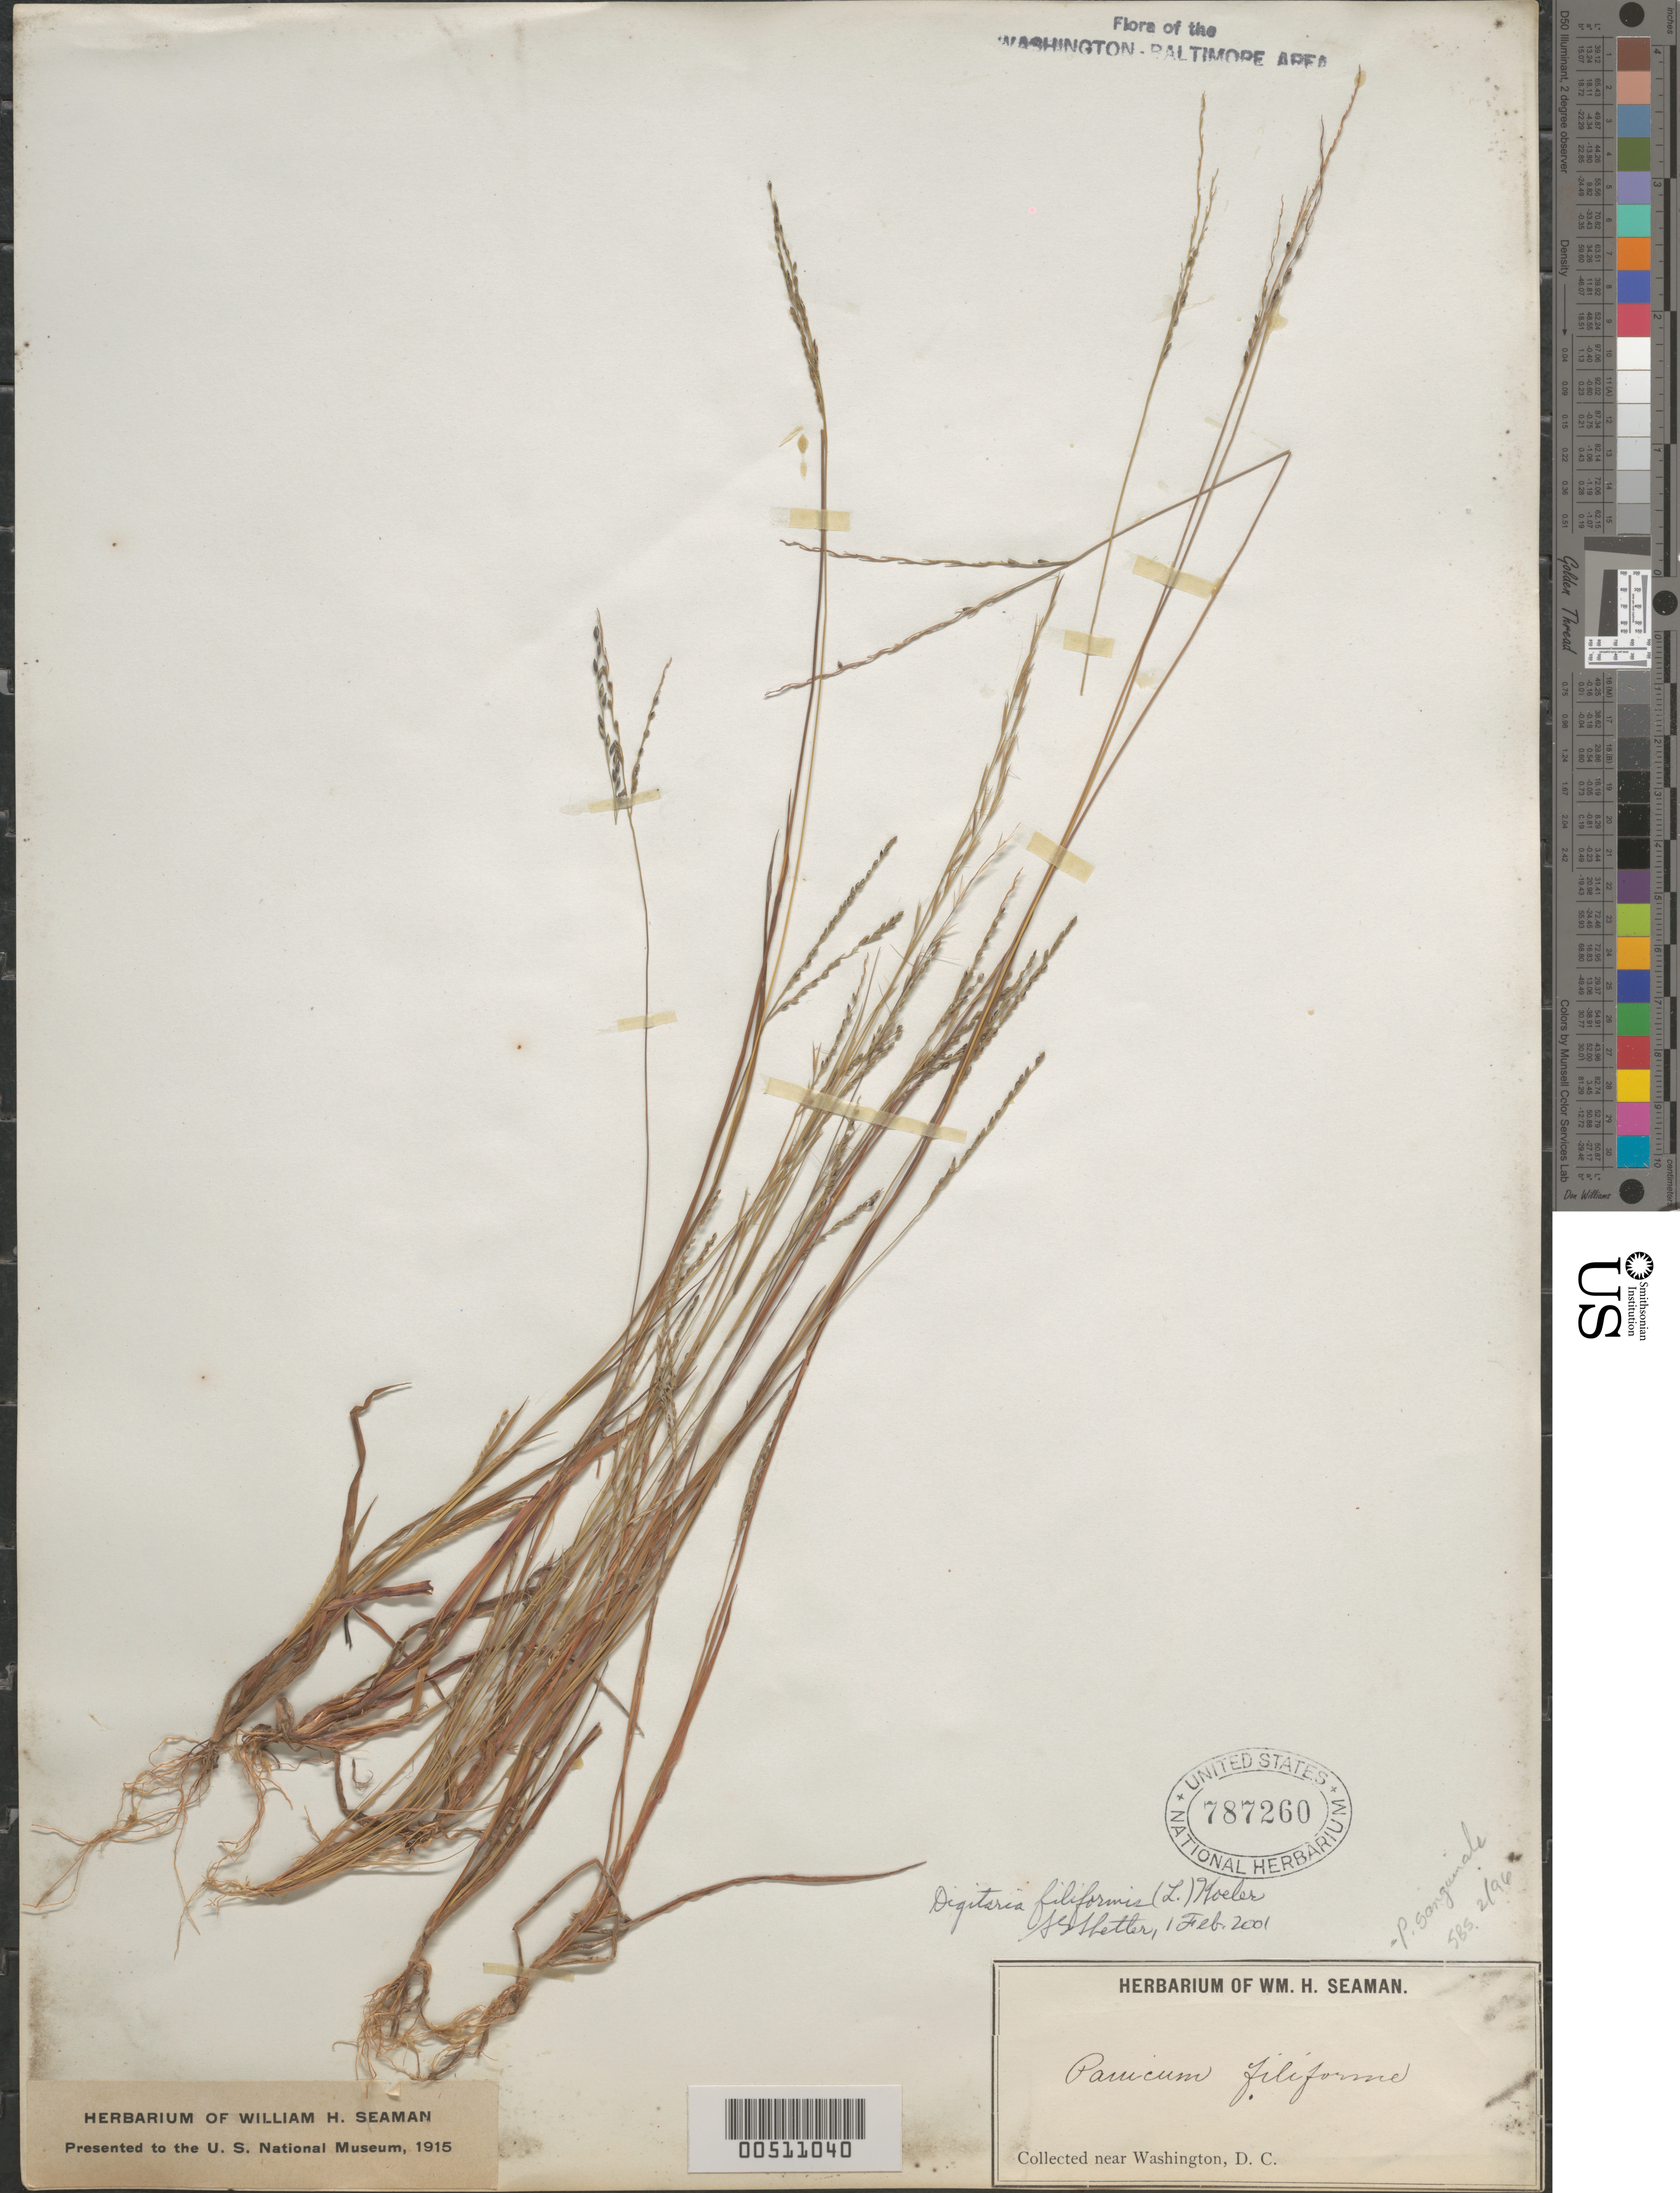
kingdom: Plantae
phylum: Tracheophyta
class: Liliopsida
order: Poales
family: Poaceae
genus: Digitaria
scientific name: Digitaria filiformis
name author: (L.) Koeler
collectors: W. Seaman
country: United States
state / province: District of Columbia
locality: Washington DC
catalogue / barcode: US 787260